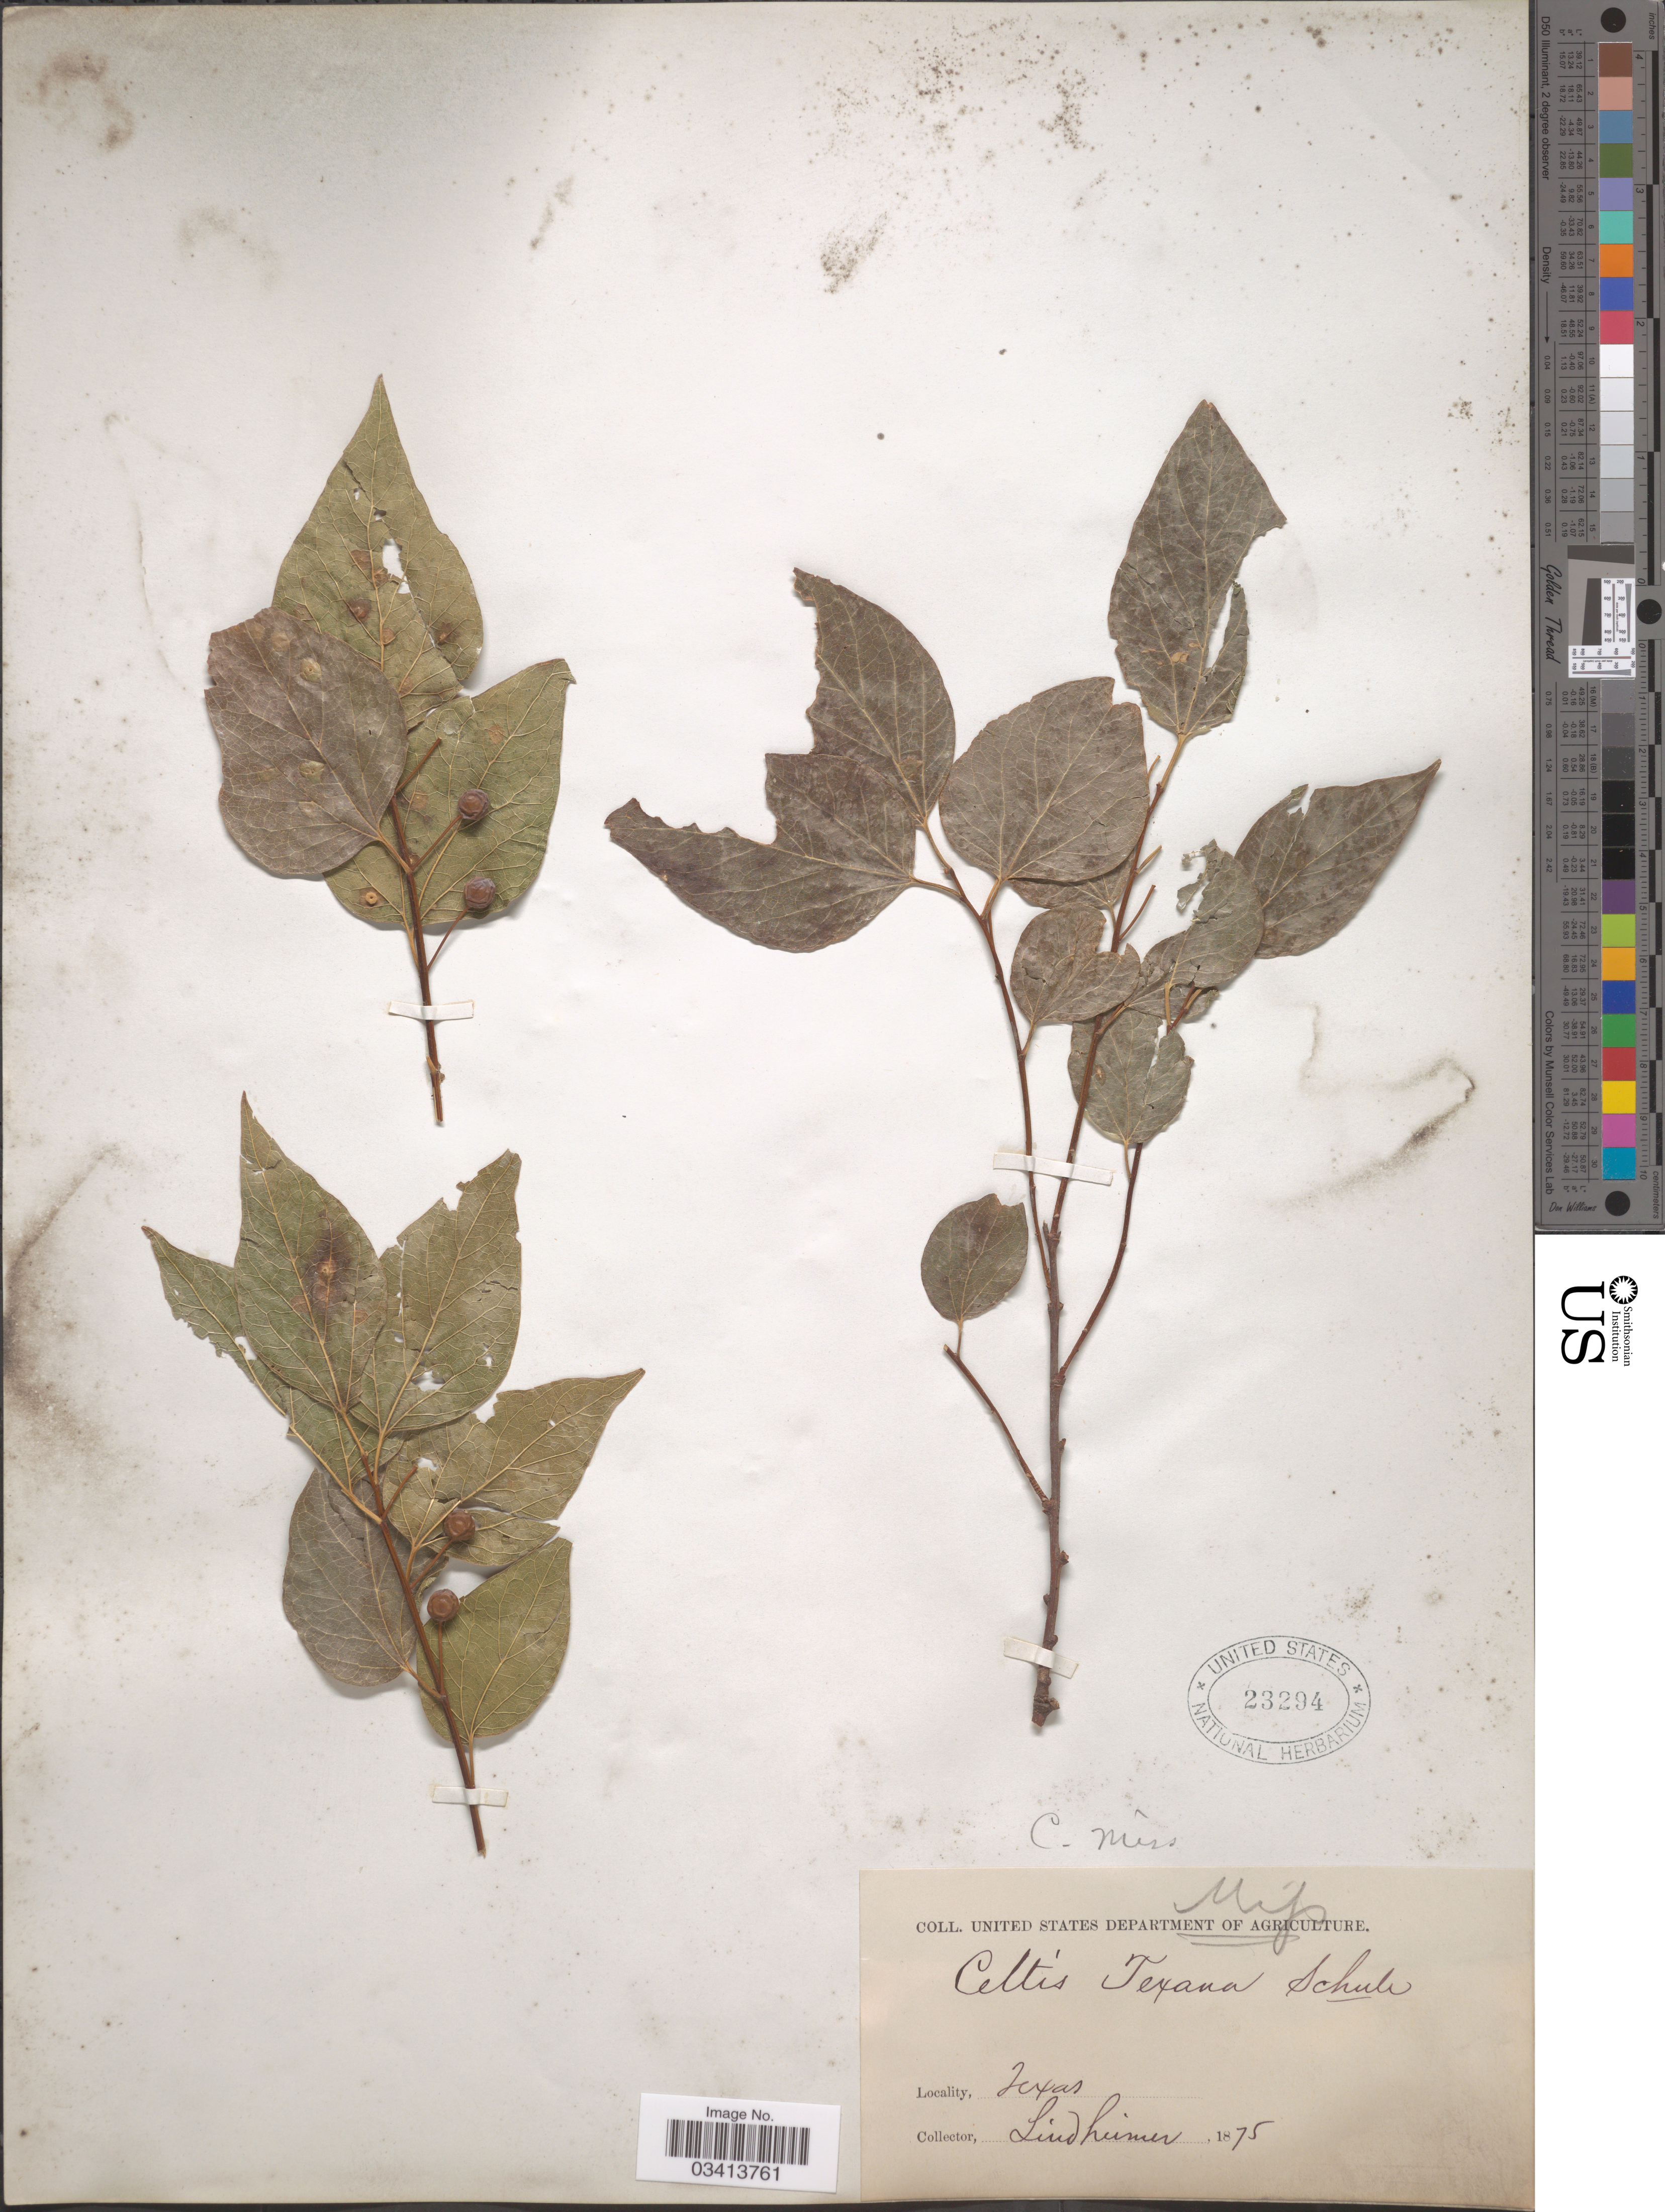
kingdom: Plantae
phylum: Tracheophyta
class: Magnoliopsida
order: Rosales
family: Cannabaceae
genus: Celtis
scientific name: Celtis laevigata var. texana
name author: Sarg.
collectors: -. Lindheimer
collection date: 1875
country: United States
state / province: Texas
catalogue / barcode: US 23294